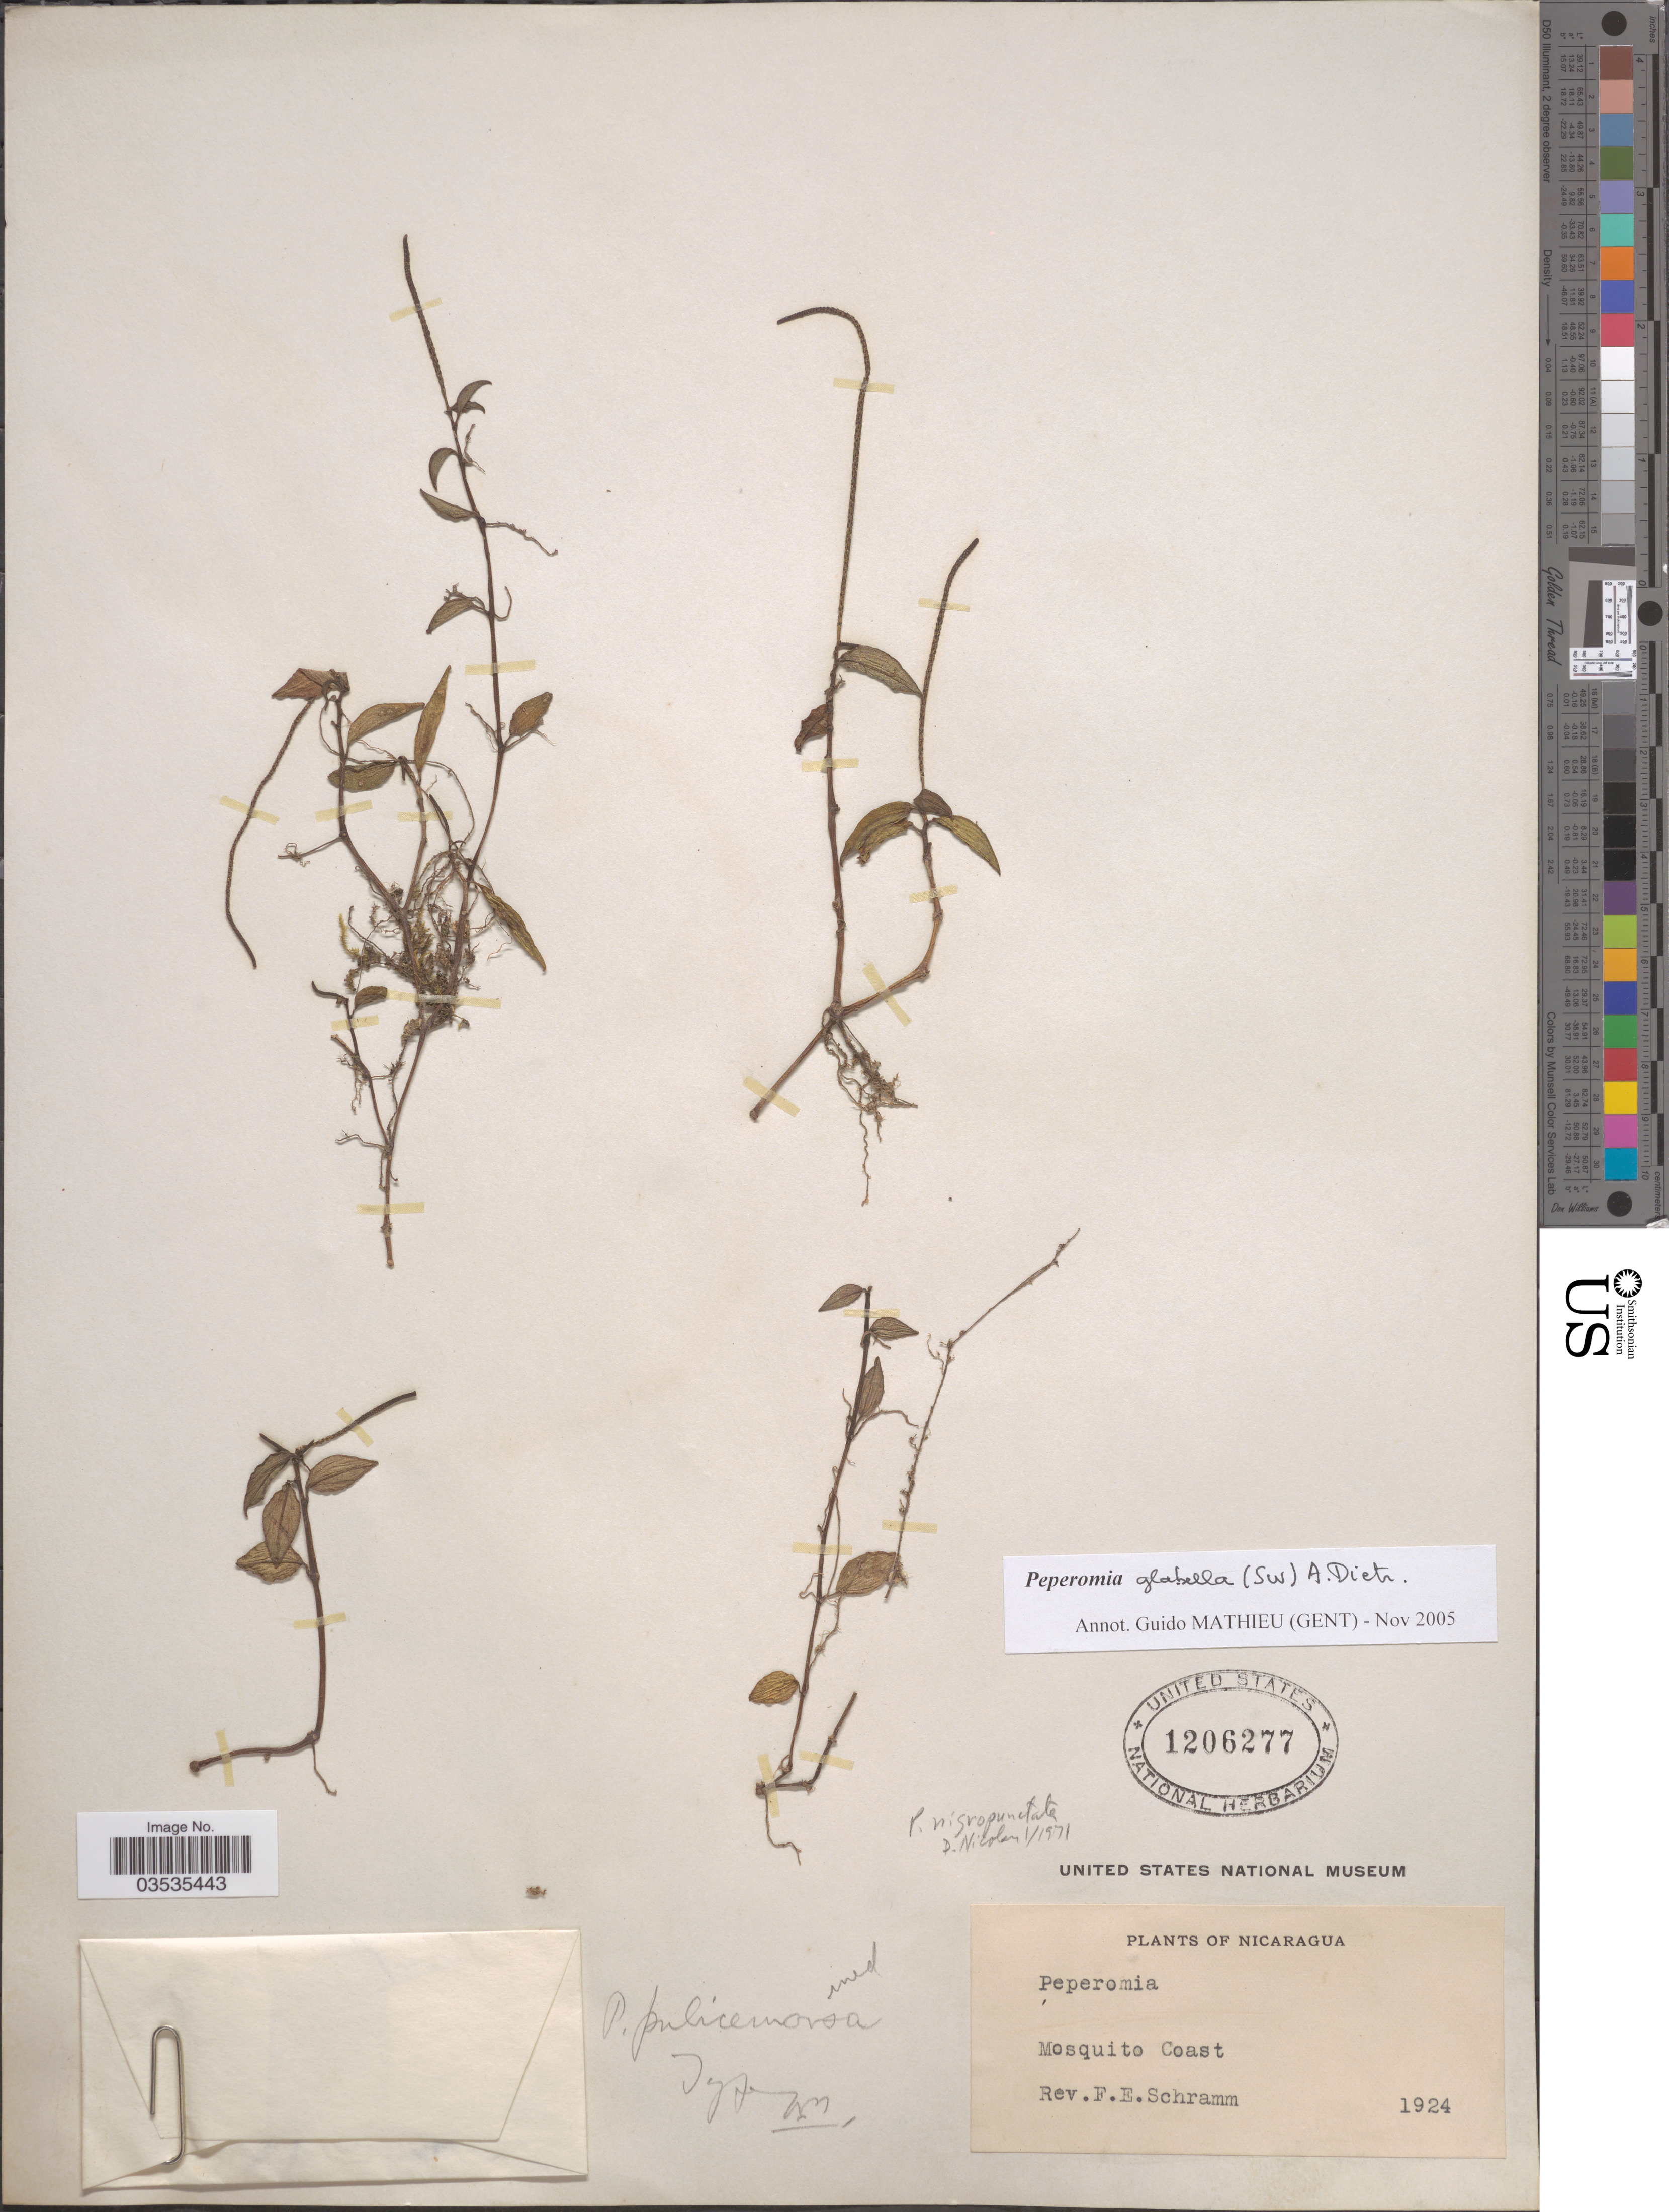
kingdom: Plantae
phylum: Tracheophyta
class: Magnoliopsida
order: Piperales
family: Piperaceae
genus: Peperomia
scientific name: Peperomia glabella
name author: (Sw.) A. Dietr.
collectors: F. E. Schramm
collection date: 1924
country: Nicaragua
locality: Mosquito Coast.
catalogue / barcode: US 1206277